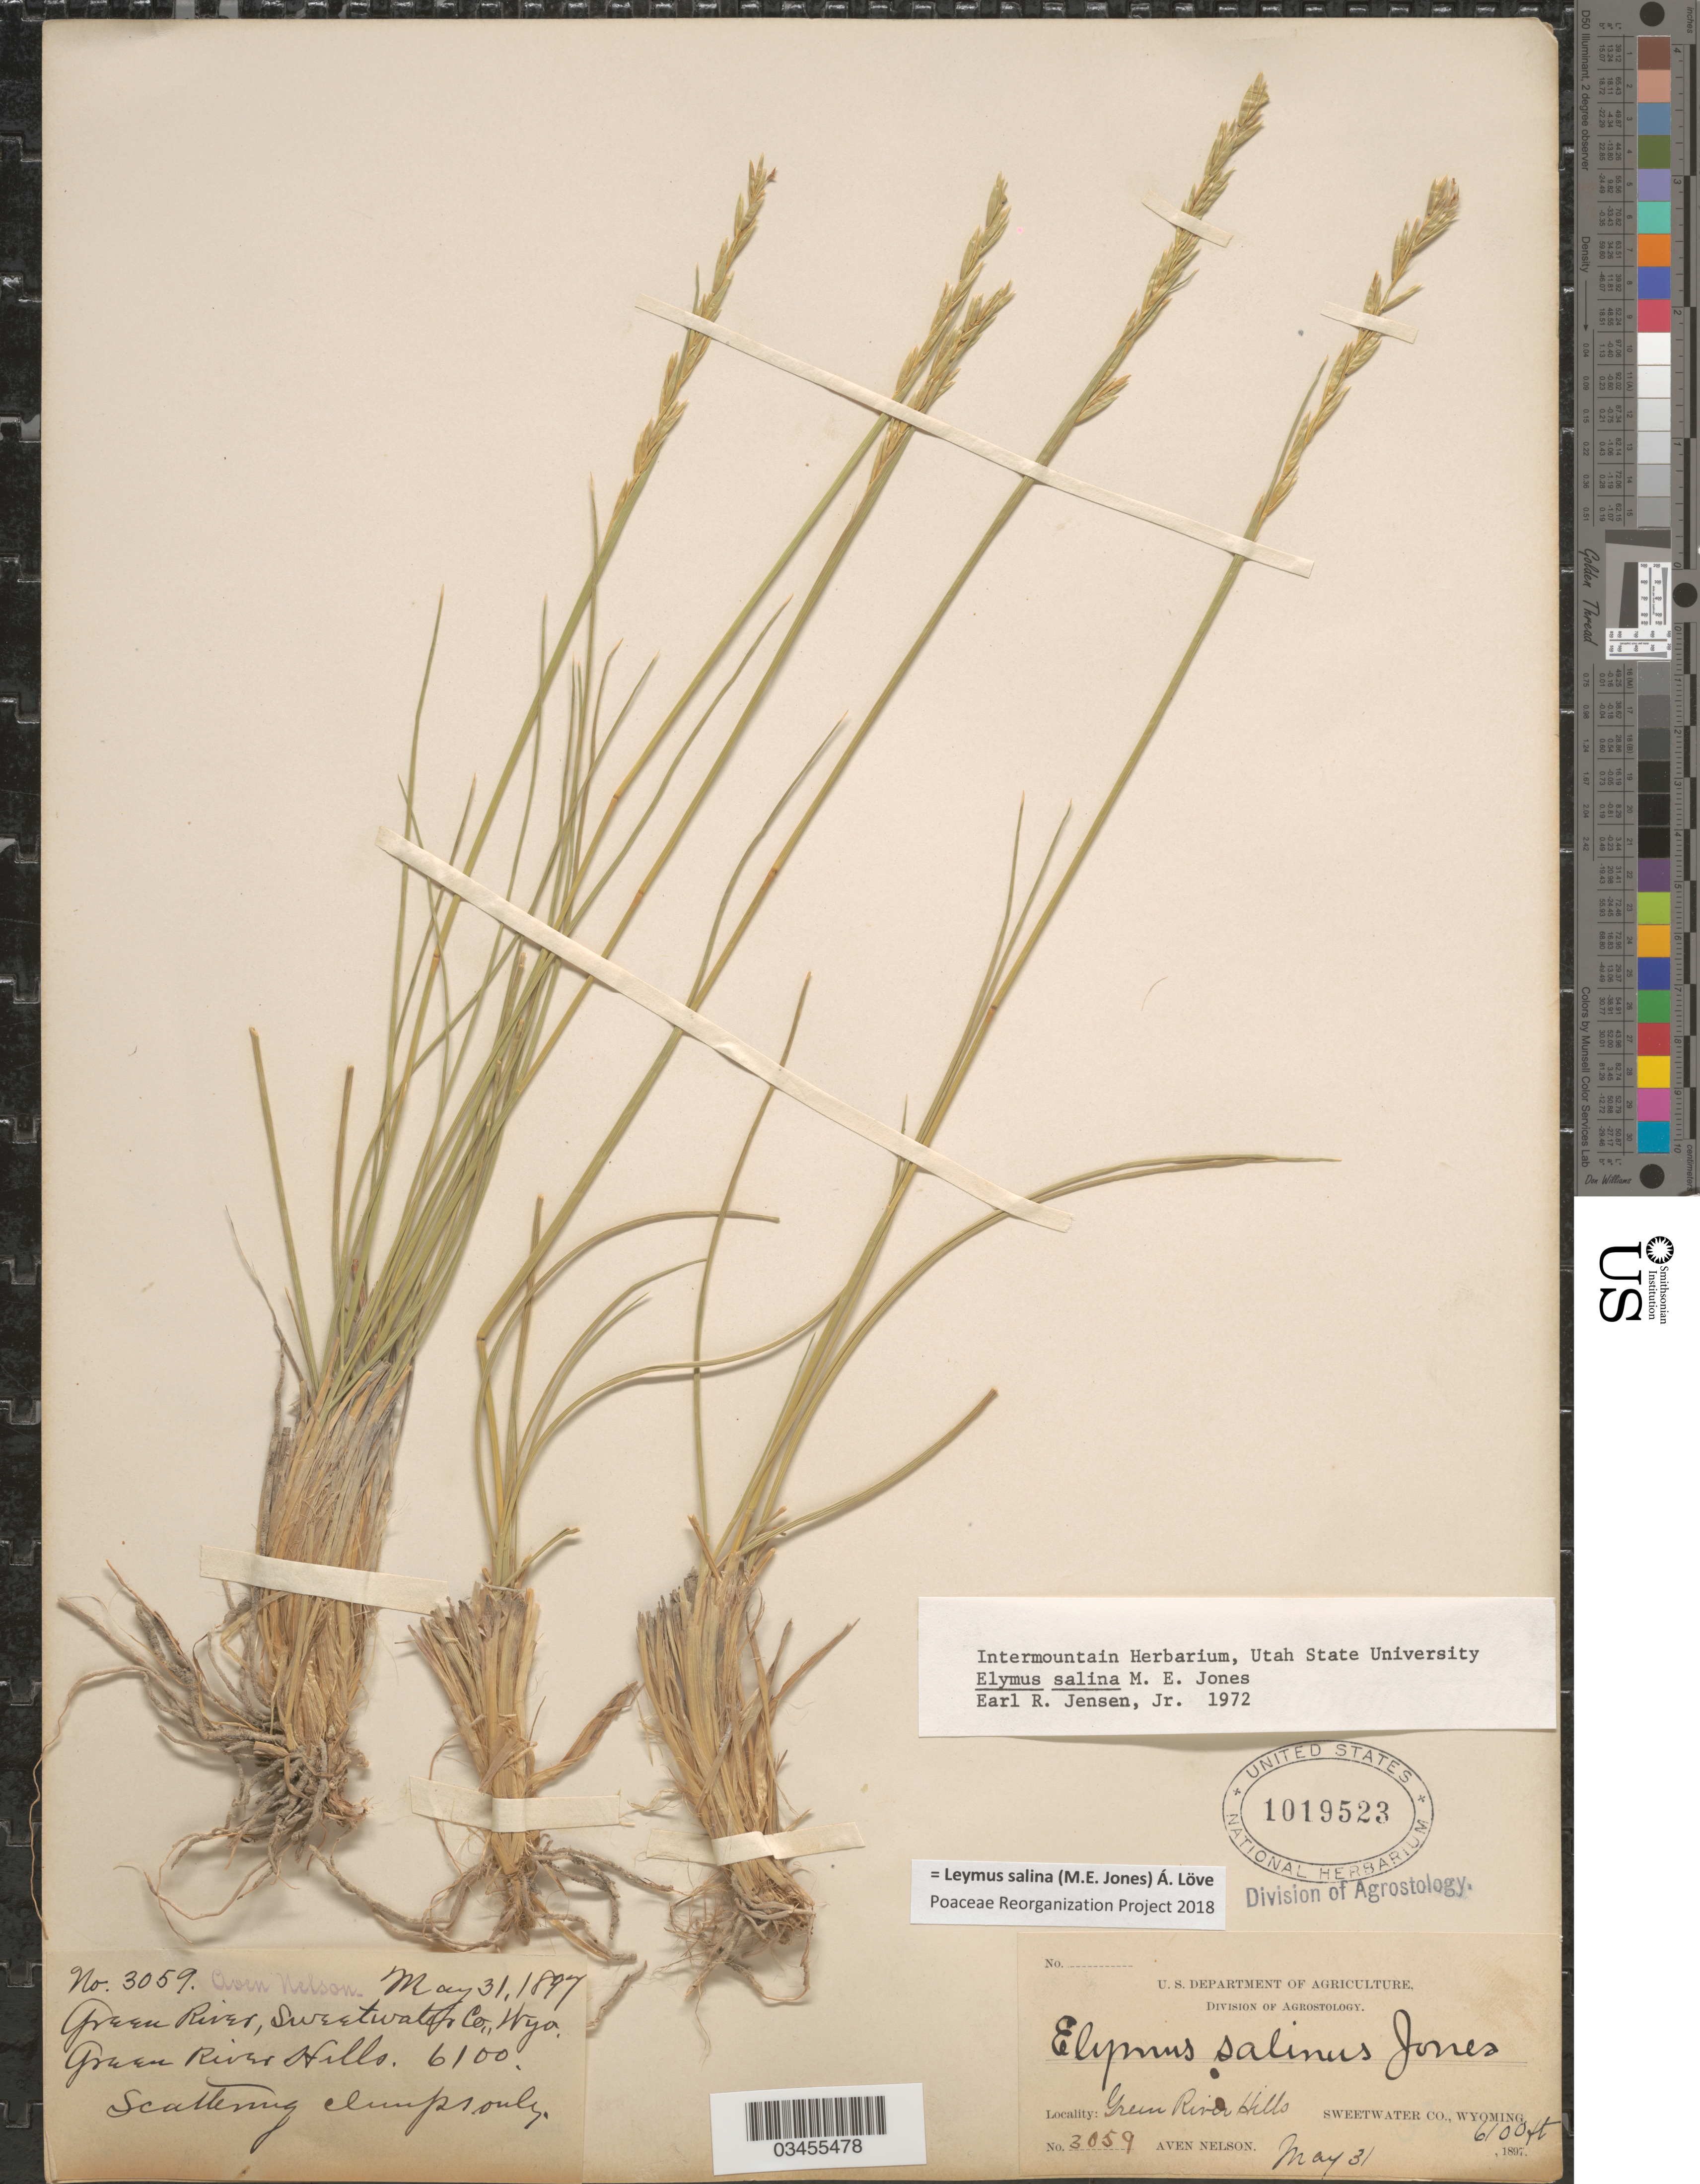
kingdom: Plantae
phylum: Tracheophyta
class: Liliopsida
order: Poales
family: Poaceae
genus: Leymus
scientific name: Leymus salina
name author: (M.E. Jones) Á. Löve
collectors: A. Nelson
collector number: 3059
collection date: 1897-05-31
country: United States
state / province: Wyoming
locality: Green River, Sweetwater Co. Green River Hills.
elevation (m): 1859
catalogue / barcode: US 1019523